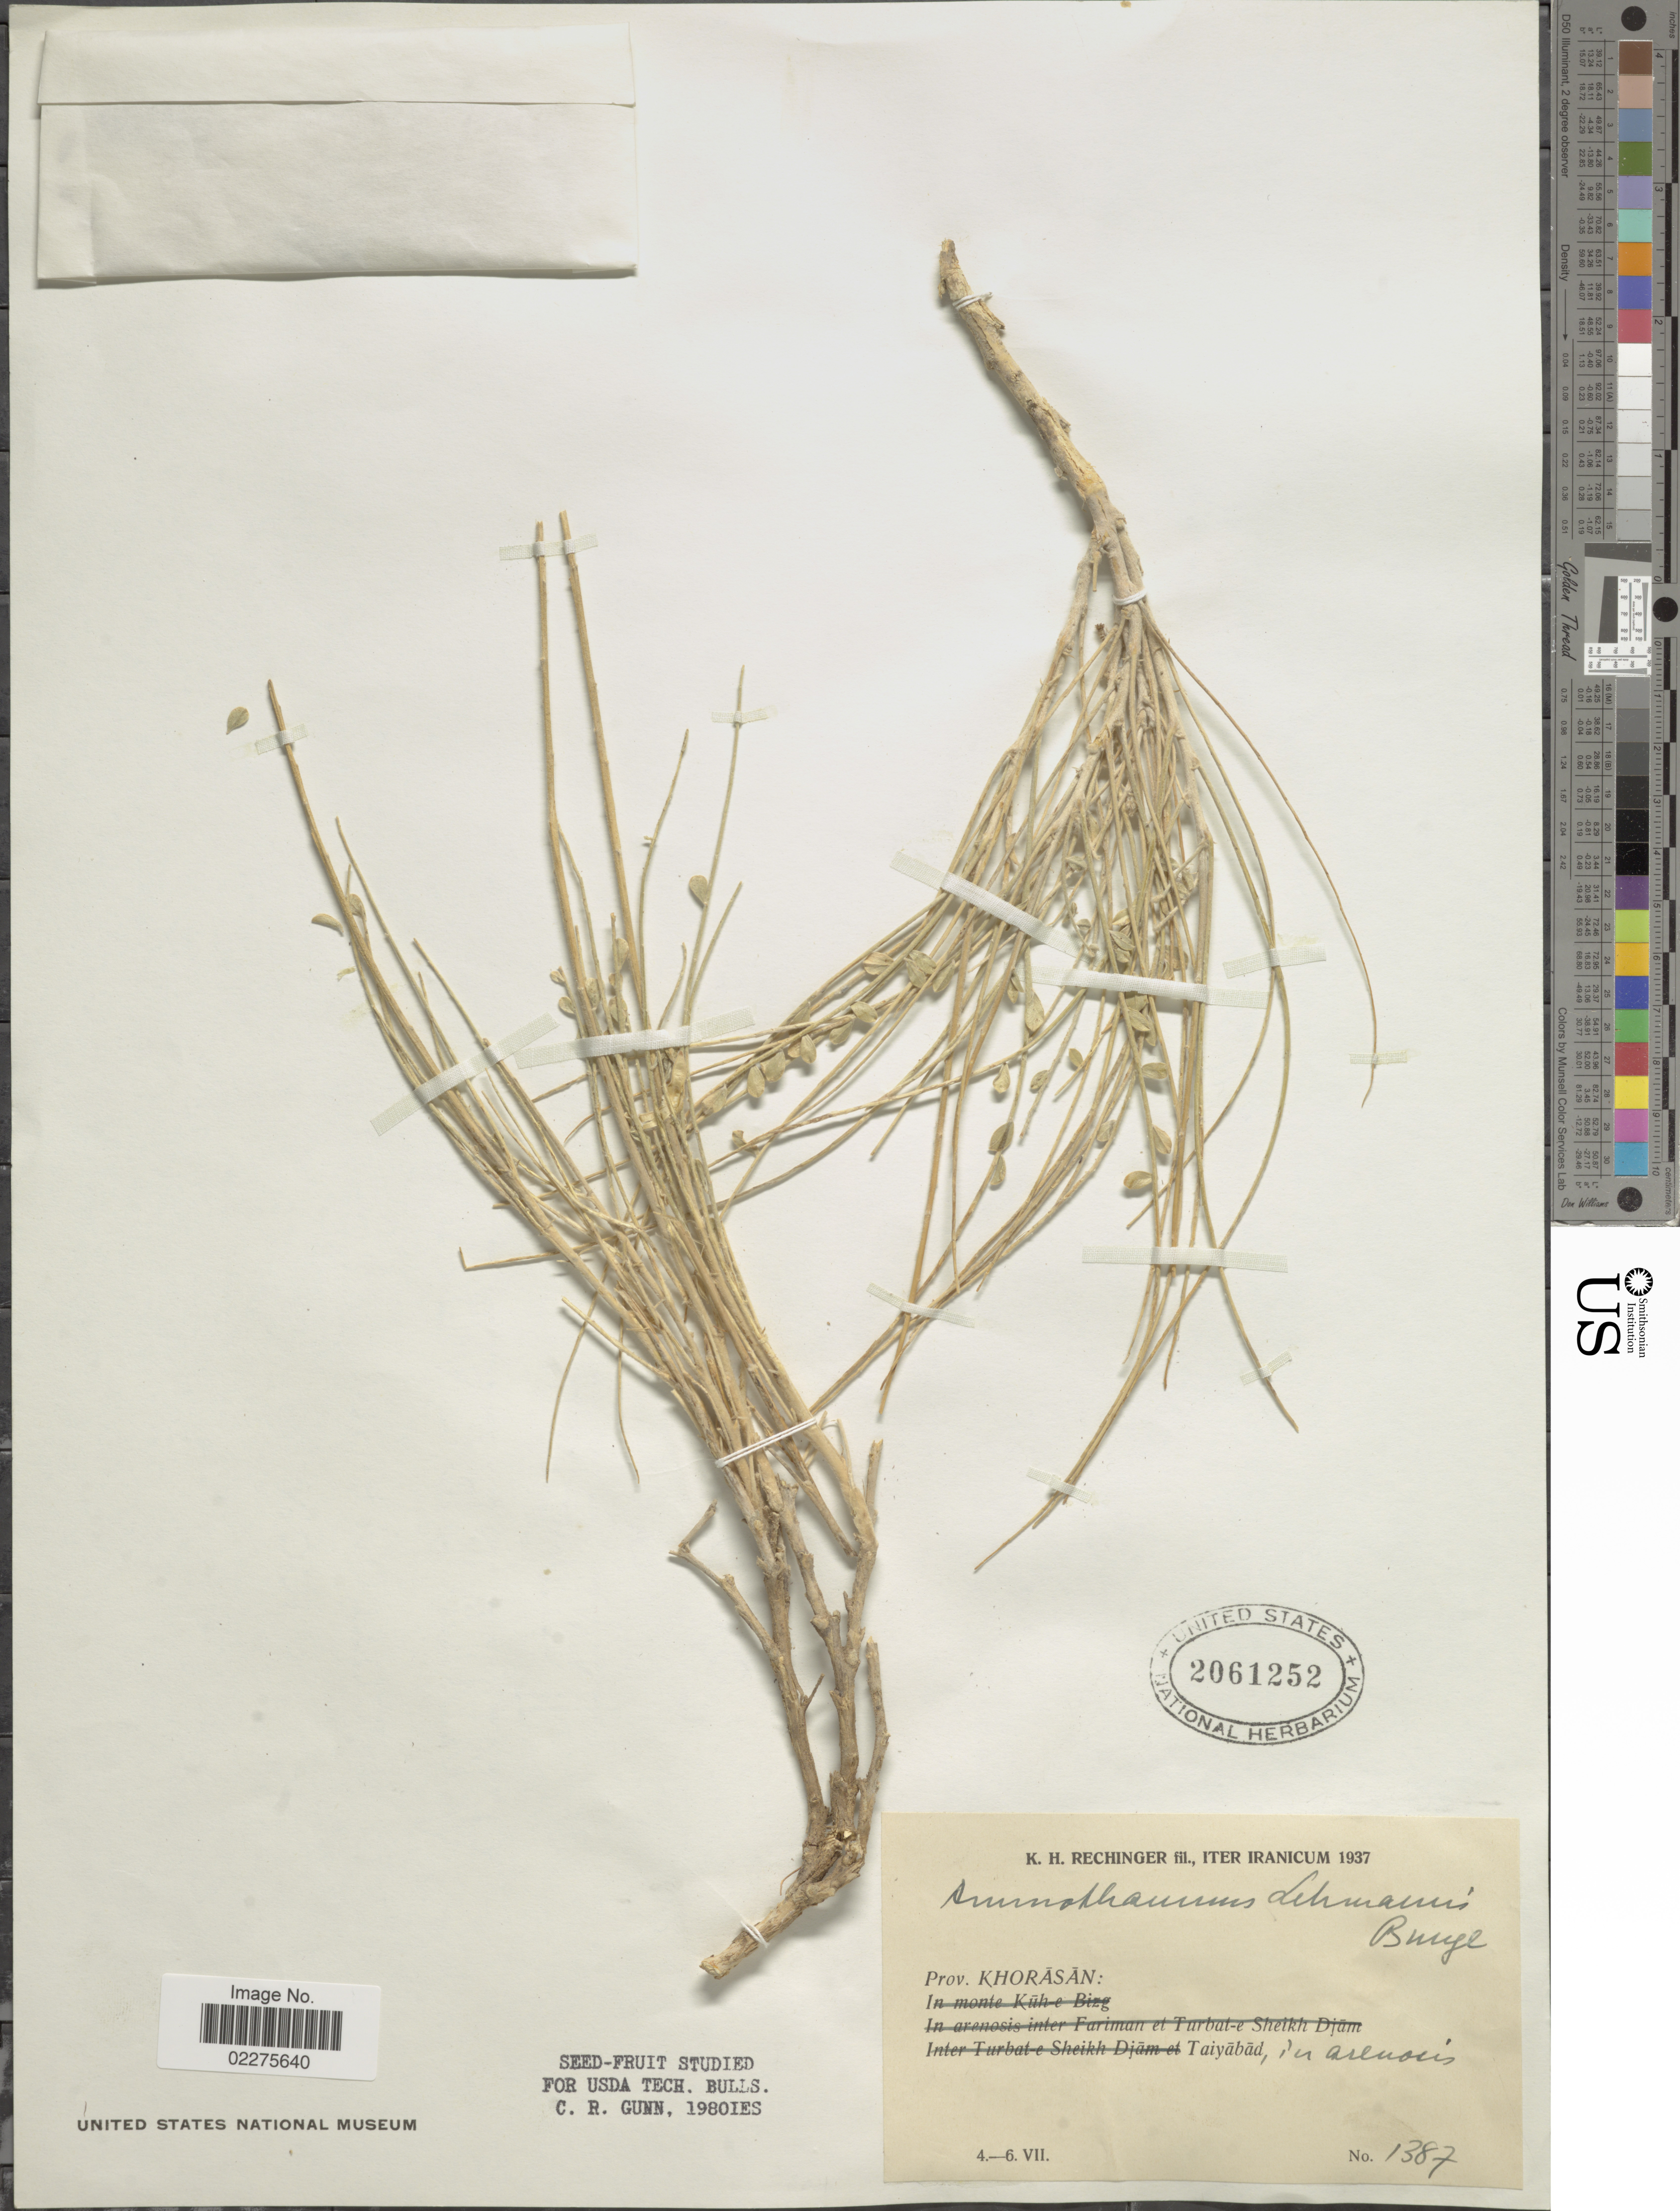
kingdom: Plantae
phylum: Tracheophyta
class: Magnoliopsida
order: Fabales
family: Fabaceae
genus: Ammothamnus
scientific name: Ammothamnus lehmannii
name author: Bunge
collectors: K. H. Rechinger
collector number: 1387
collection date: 1937-07-04/1937-07-06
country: Iran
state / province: Khorasan [obsolete]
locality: Taiyabad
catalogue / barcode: US 2061252